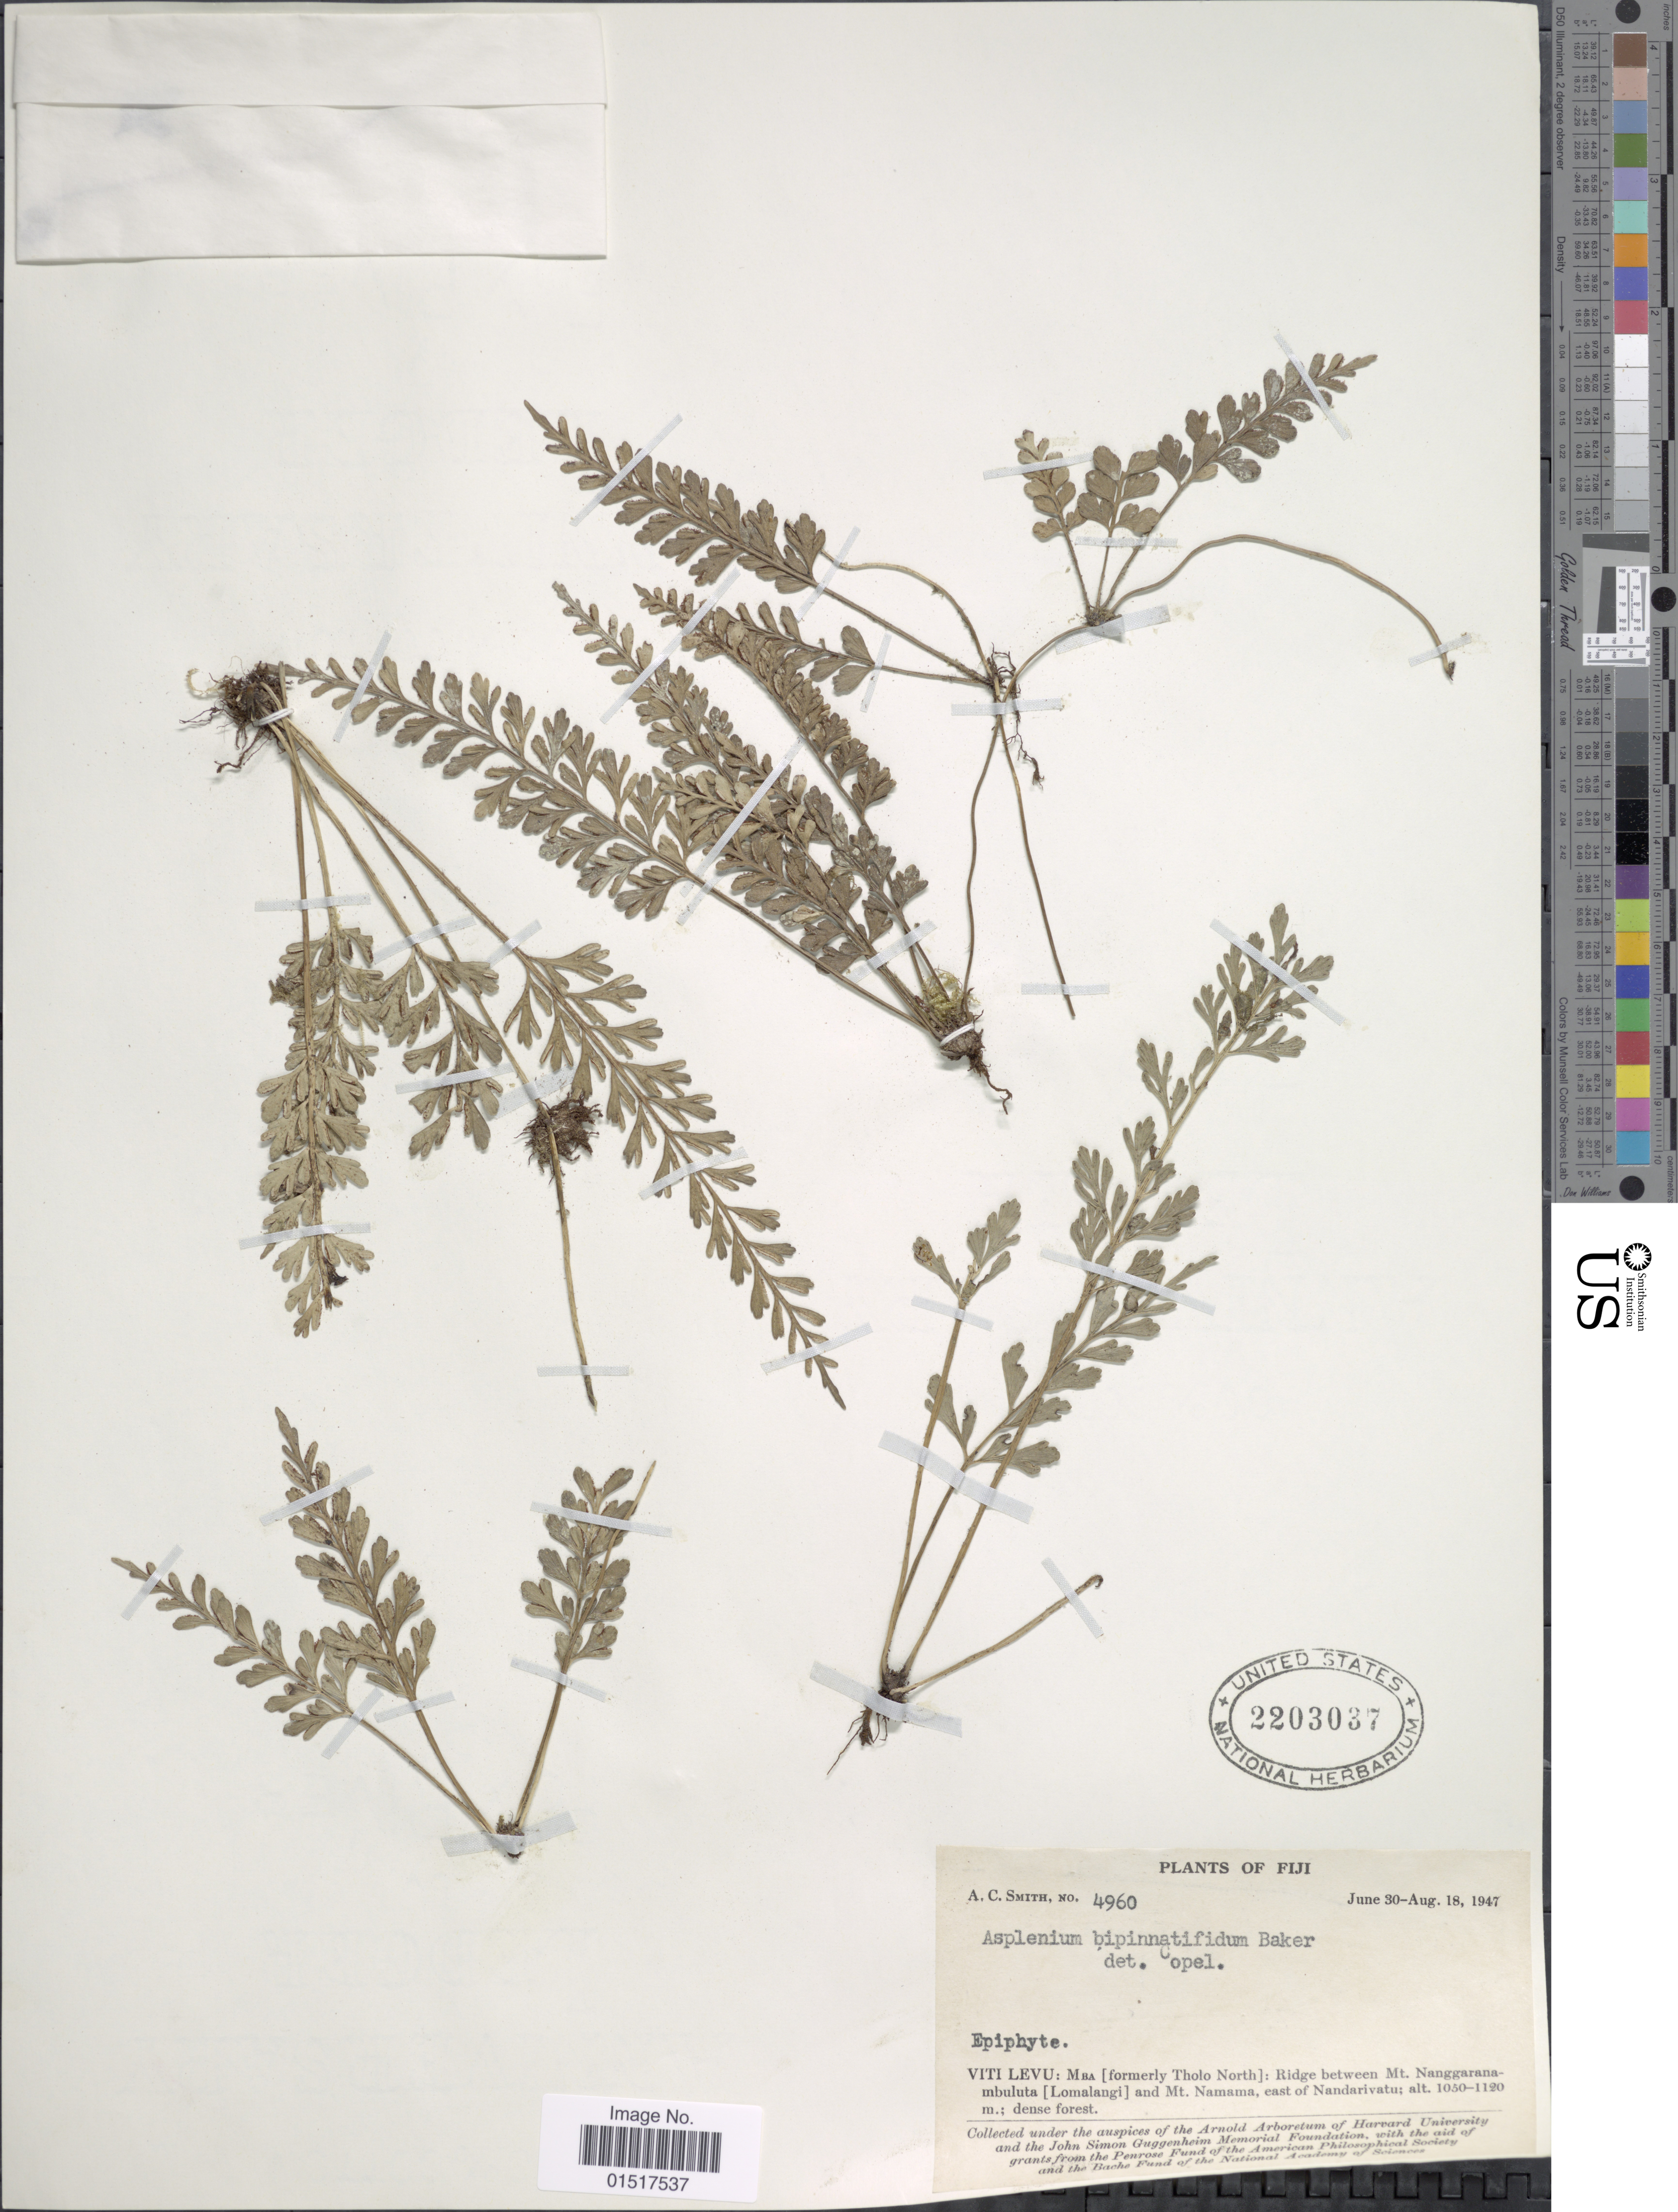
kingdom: Plantae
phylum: Tracheophyta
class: Polypodiopsida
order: Polypodiales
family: Aspleniaceae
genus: Asplenium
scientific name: Asplenium bipinnatifidum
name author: Baker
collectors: A. C. Smith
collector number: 4960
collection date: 1947-06-30/1947-08-18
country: Fiji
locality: Viti Levu: Mba [formerly Tholo North]: Ridge between Mt. Nanggarana-mbuluta [Lomalangi] and Mt. Namama, east of Nandarivatu.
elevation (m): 1050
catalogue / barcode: US 2203037